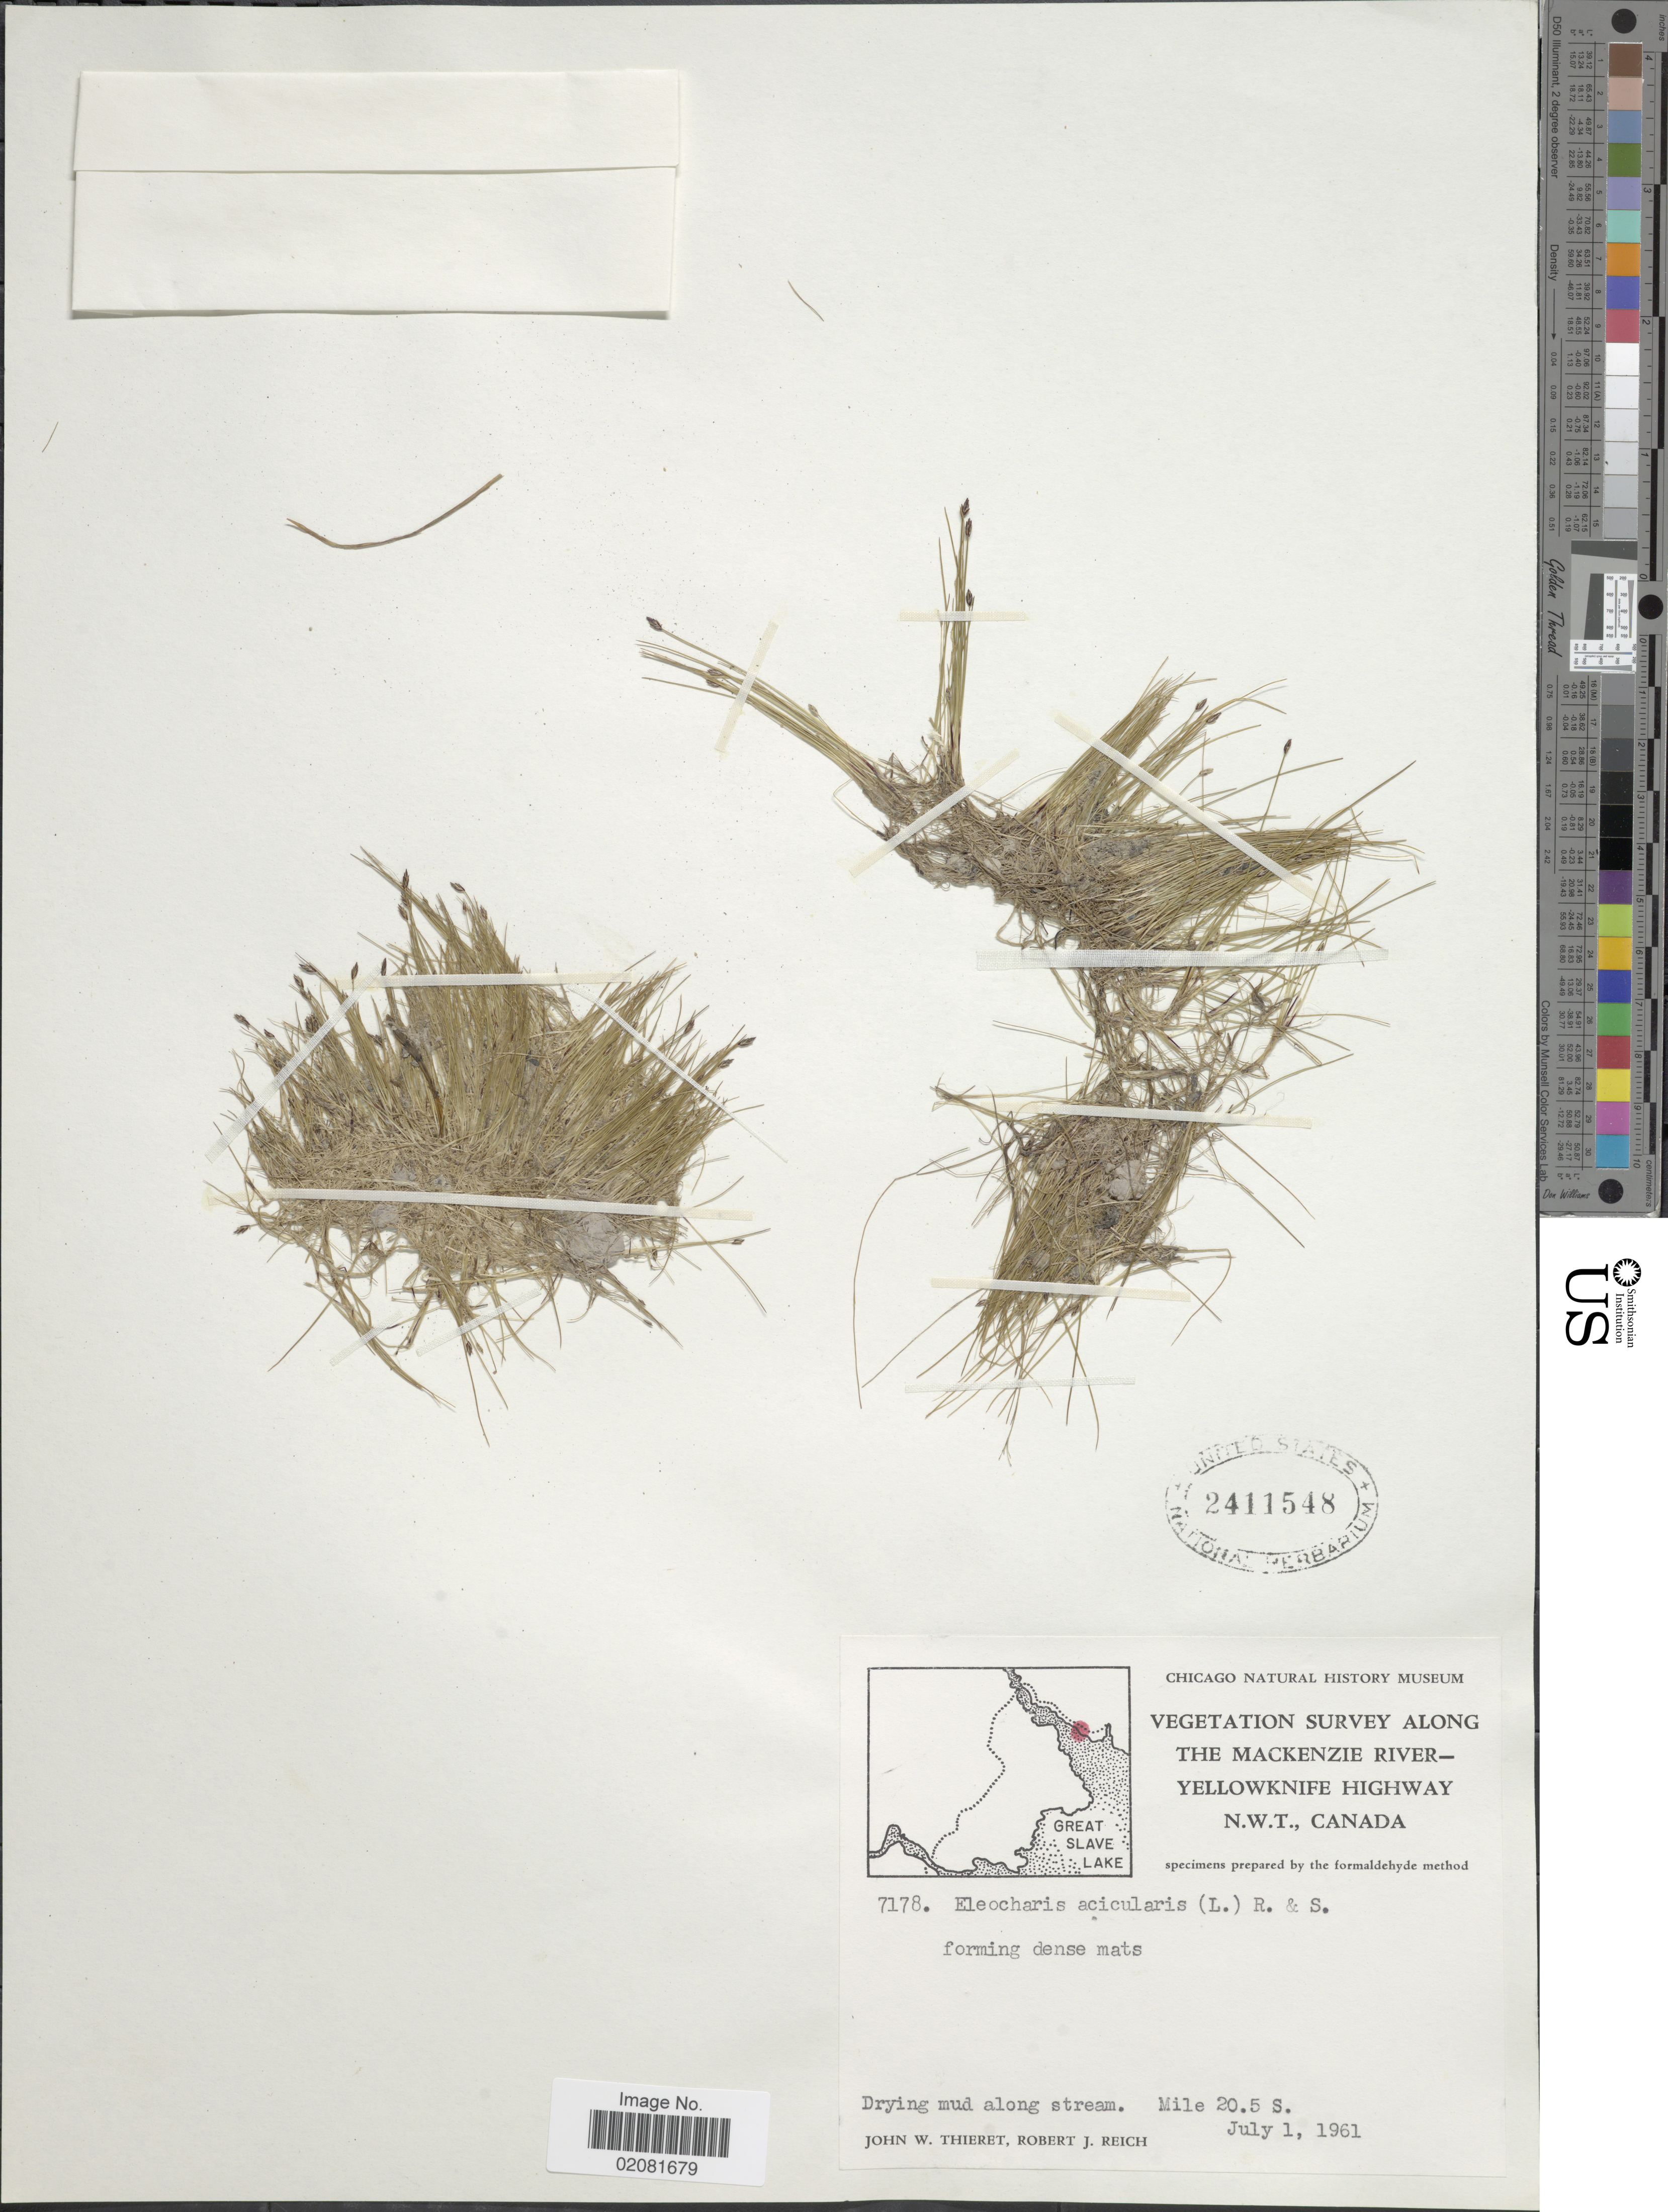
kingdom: Plantae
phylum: Tracheophyta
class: Liliopsida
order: Poales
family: Cyperaceae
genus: Eleocharis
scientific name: Eleocharis acicularis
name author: (L.) Roem. & Schult.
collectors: J. W. Thieret & R. Reich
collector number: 7178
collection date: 1961-07-01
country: Canada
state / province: Northwest Territories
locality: Vegetation Survey along the Mackenzie River-Yellowknife Highway. Drying mud along stream. Mile 20.5 S.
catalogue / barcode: US 2411548